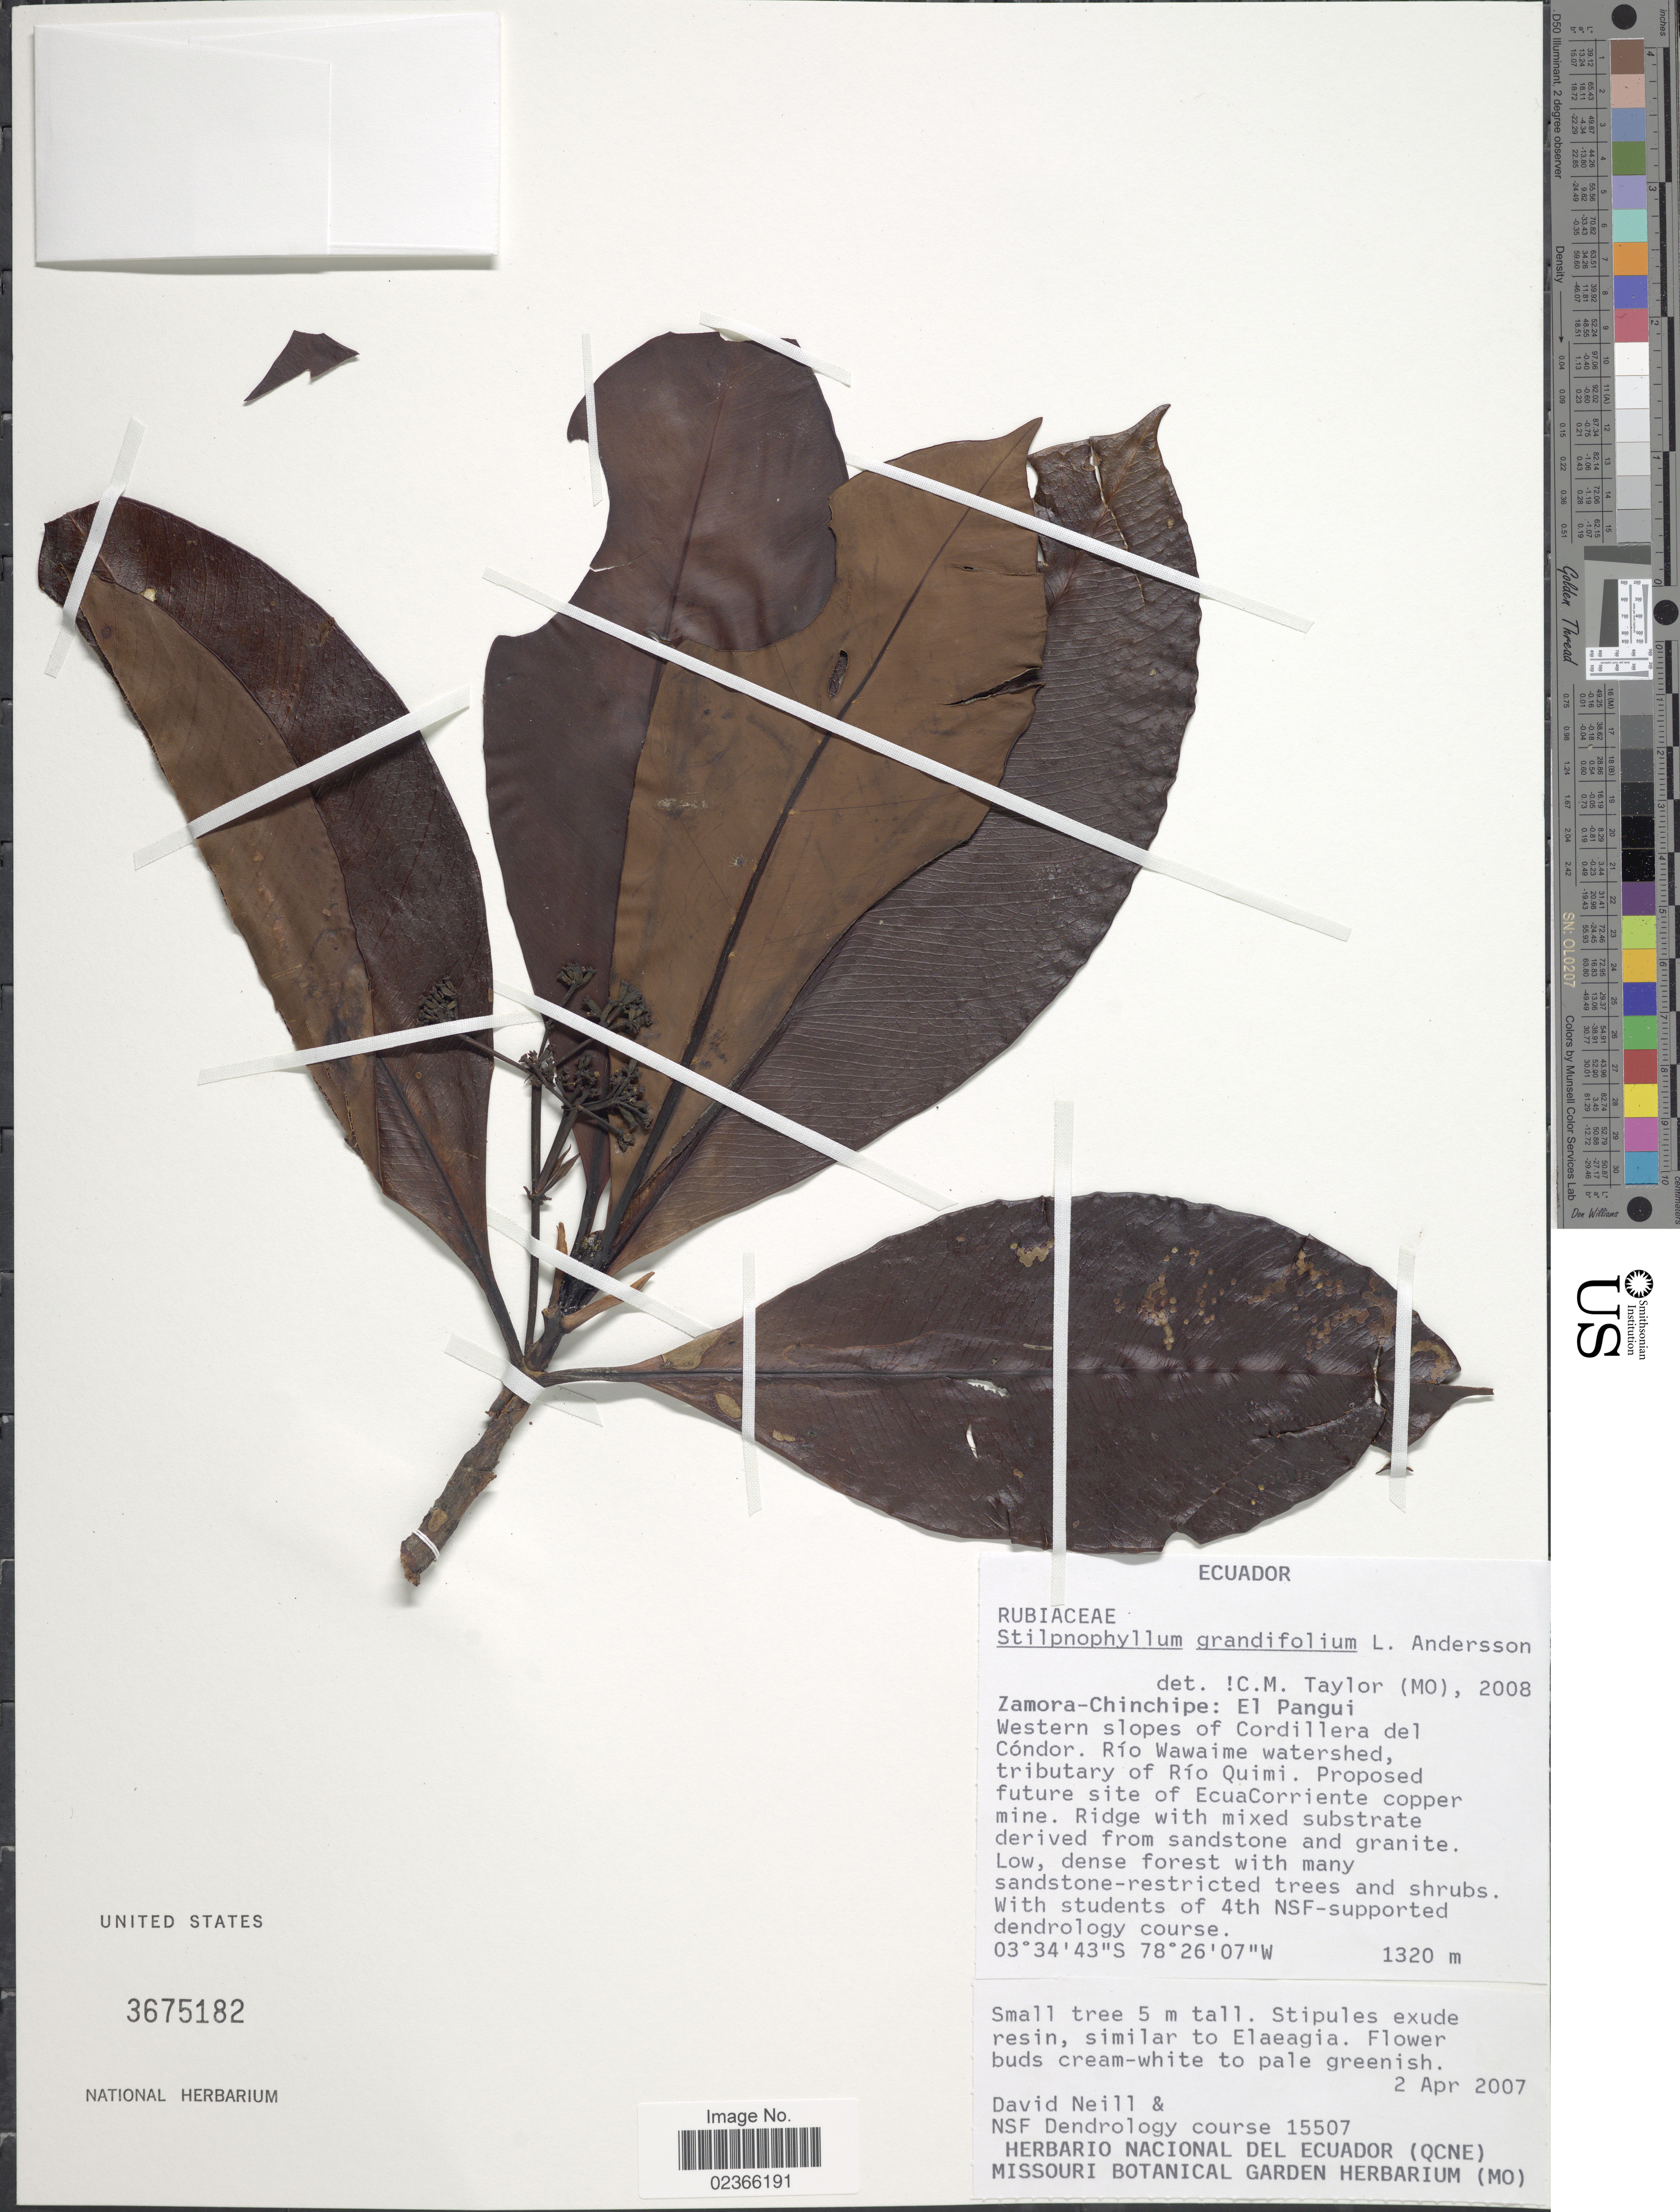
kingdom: Plantae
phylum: Tracheophyta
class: Magnoliopsida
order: Gentianales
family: Rubiaceae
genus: Stilpnophyllum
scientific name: Stilpnophyllum grandifolium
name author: L. Andersson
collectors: D. Neill & NSF Dendrology Course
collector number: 15507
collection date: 2007-04-02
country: Ecuador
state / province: Zamora-Chinchipe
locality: Zamora-Chinchipe: El Pangui , Western Slopes of Cordillera del Condor. Rio Wawaime watershed, tributary of Rio Quimi.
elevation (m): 1320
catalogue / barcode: US 3675182